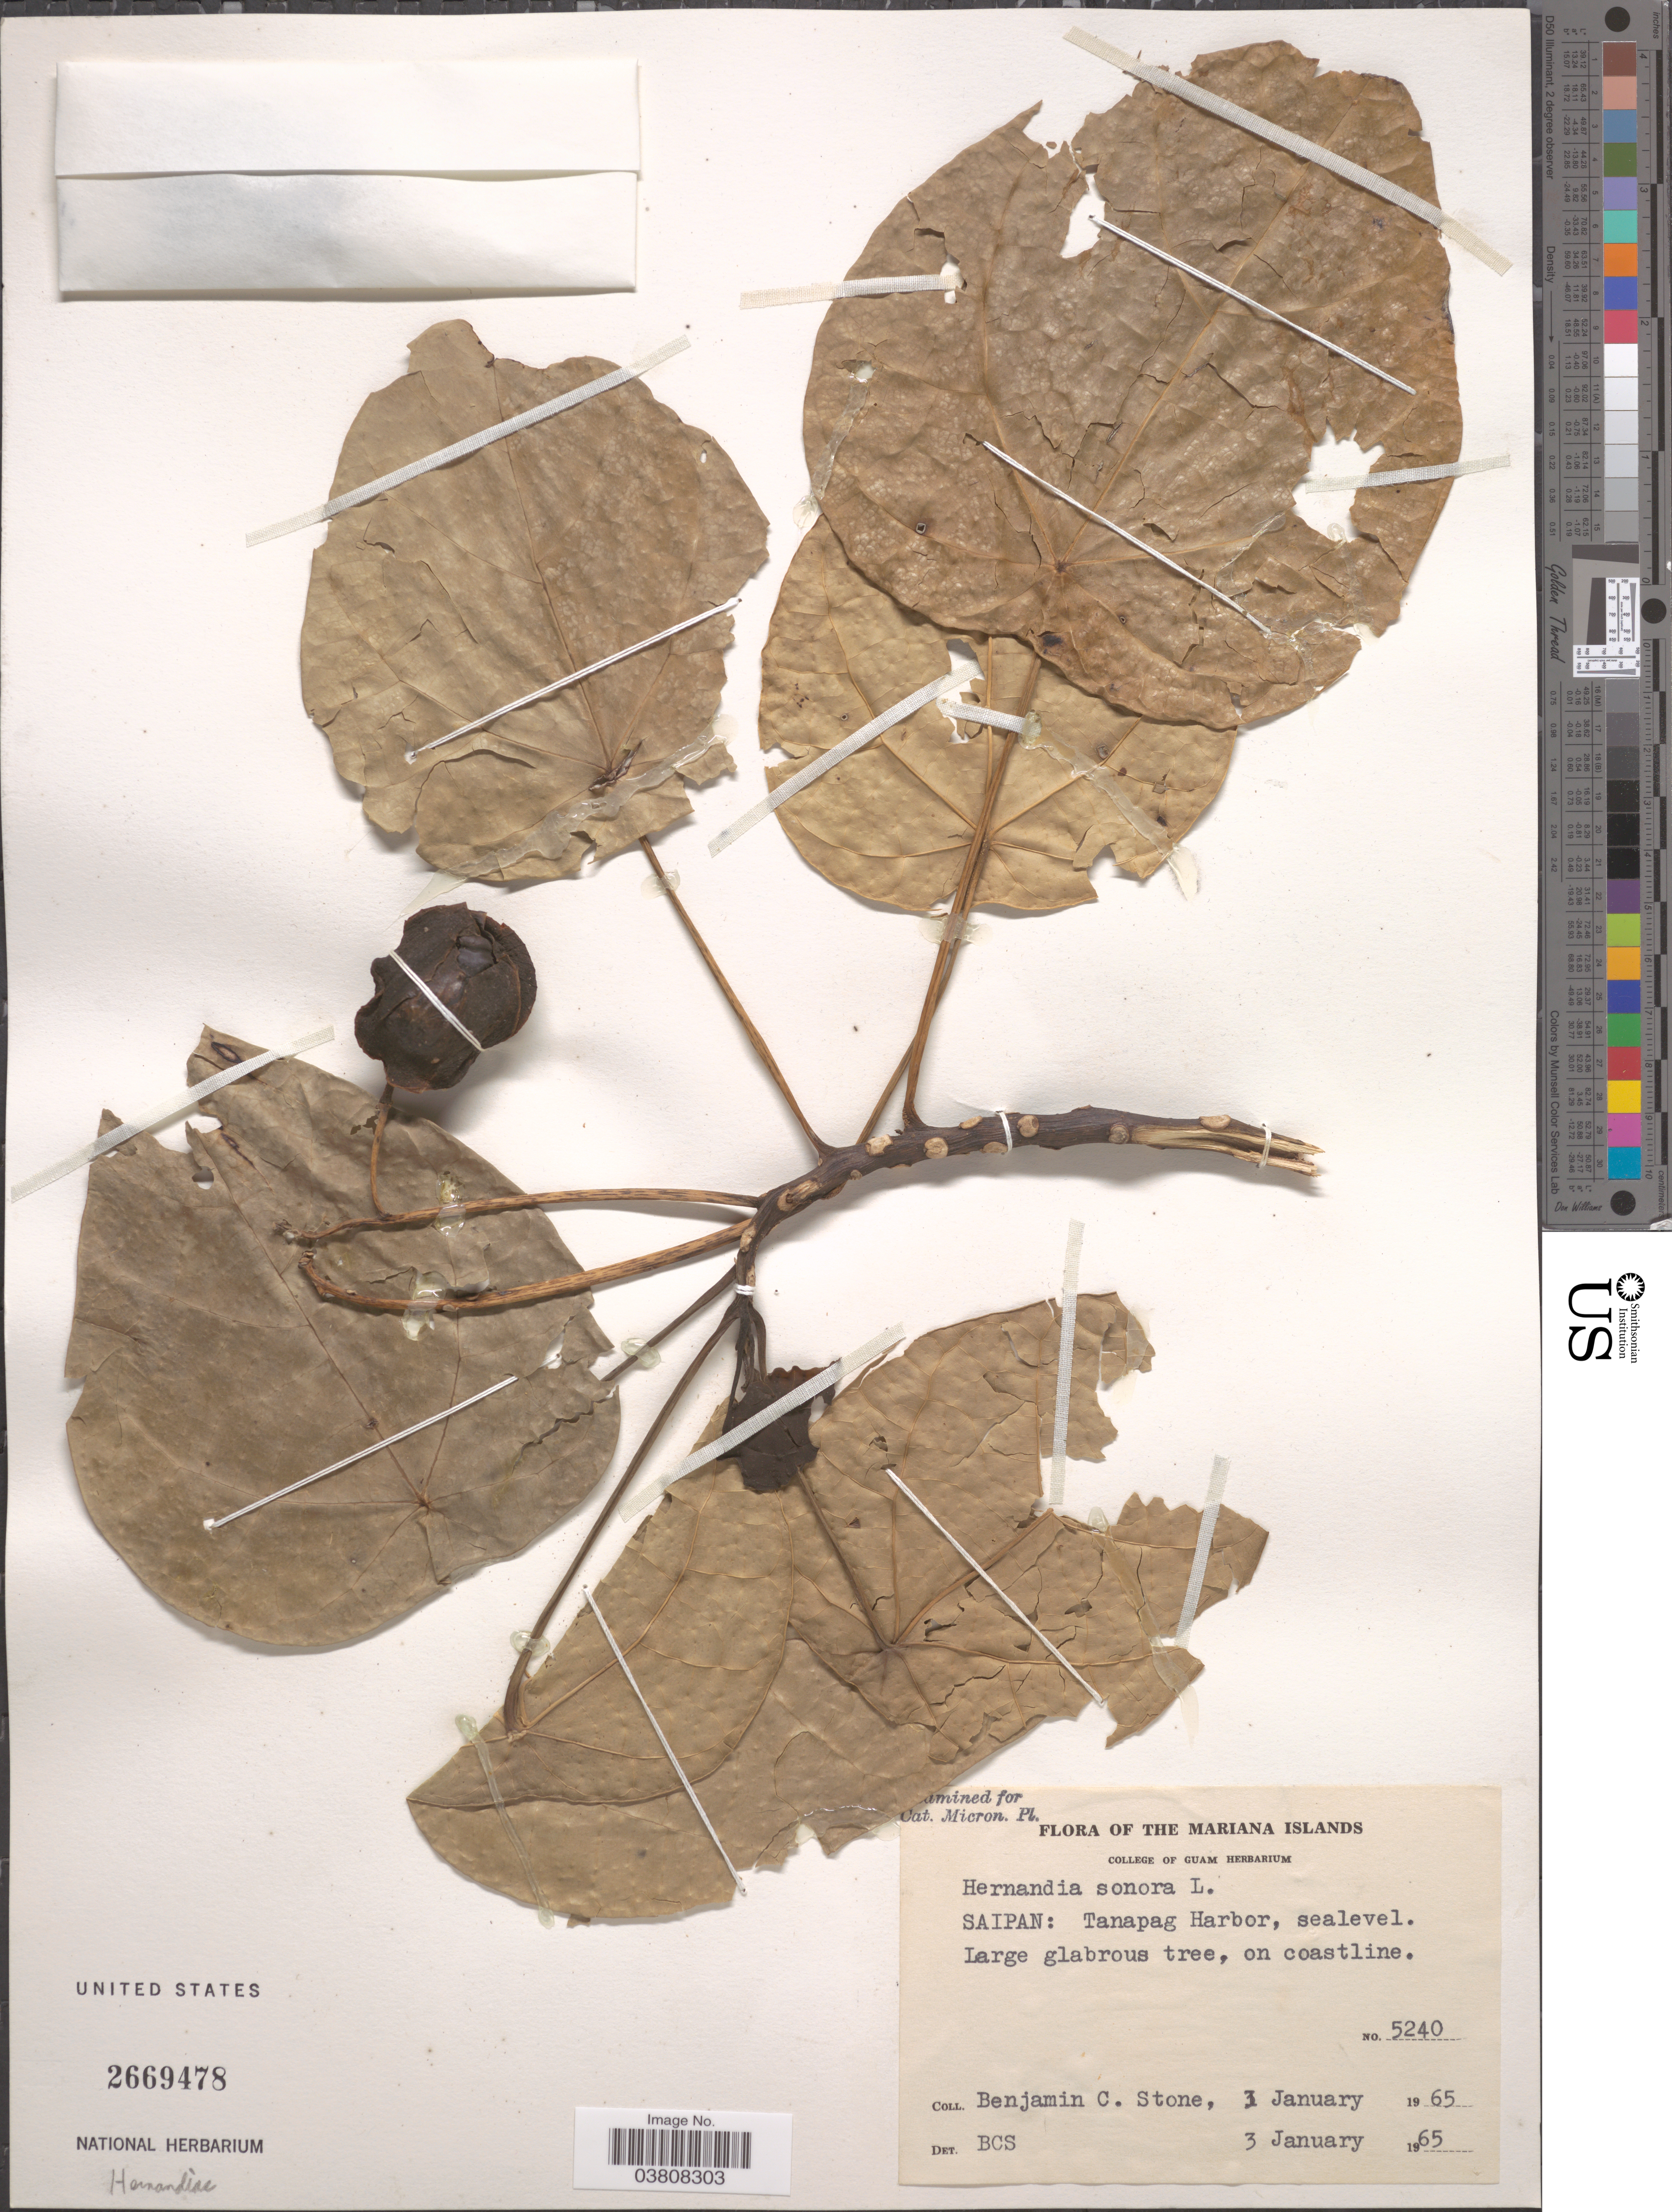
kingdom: Plantae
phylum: Tracheophyta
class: Magnoliopsida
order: Laurales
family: Hernandiaceae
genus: Hernandia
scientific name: Hernandia nymphaeifolia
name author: (C. Presl) Kubitzki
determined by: Strong, Mark T., (BOT), Smithsonian Institution - National Museum of Natural History (UNITED STATES)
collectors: B. C. Stone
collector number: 5240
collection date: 1965-01-03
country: Northern Mariana Islands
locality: The Mariana Islands. Saipan: Tanapag Harbor. On coastline.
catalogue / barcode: US 2669478